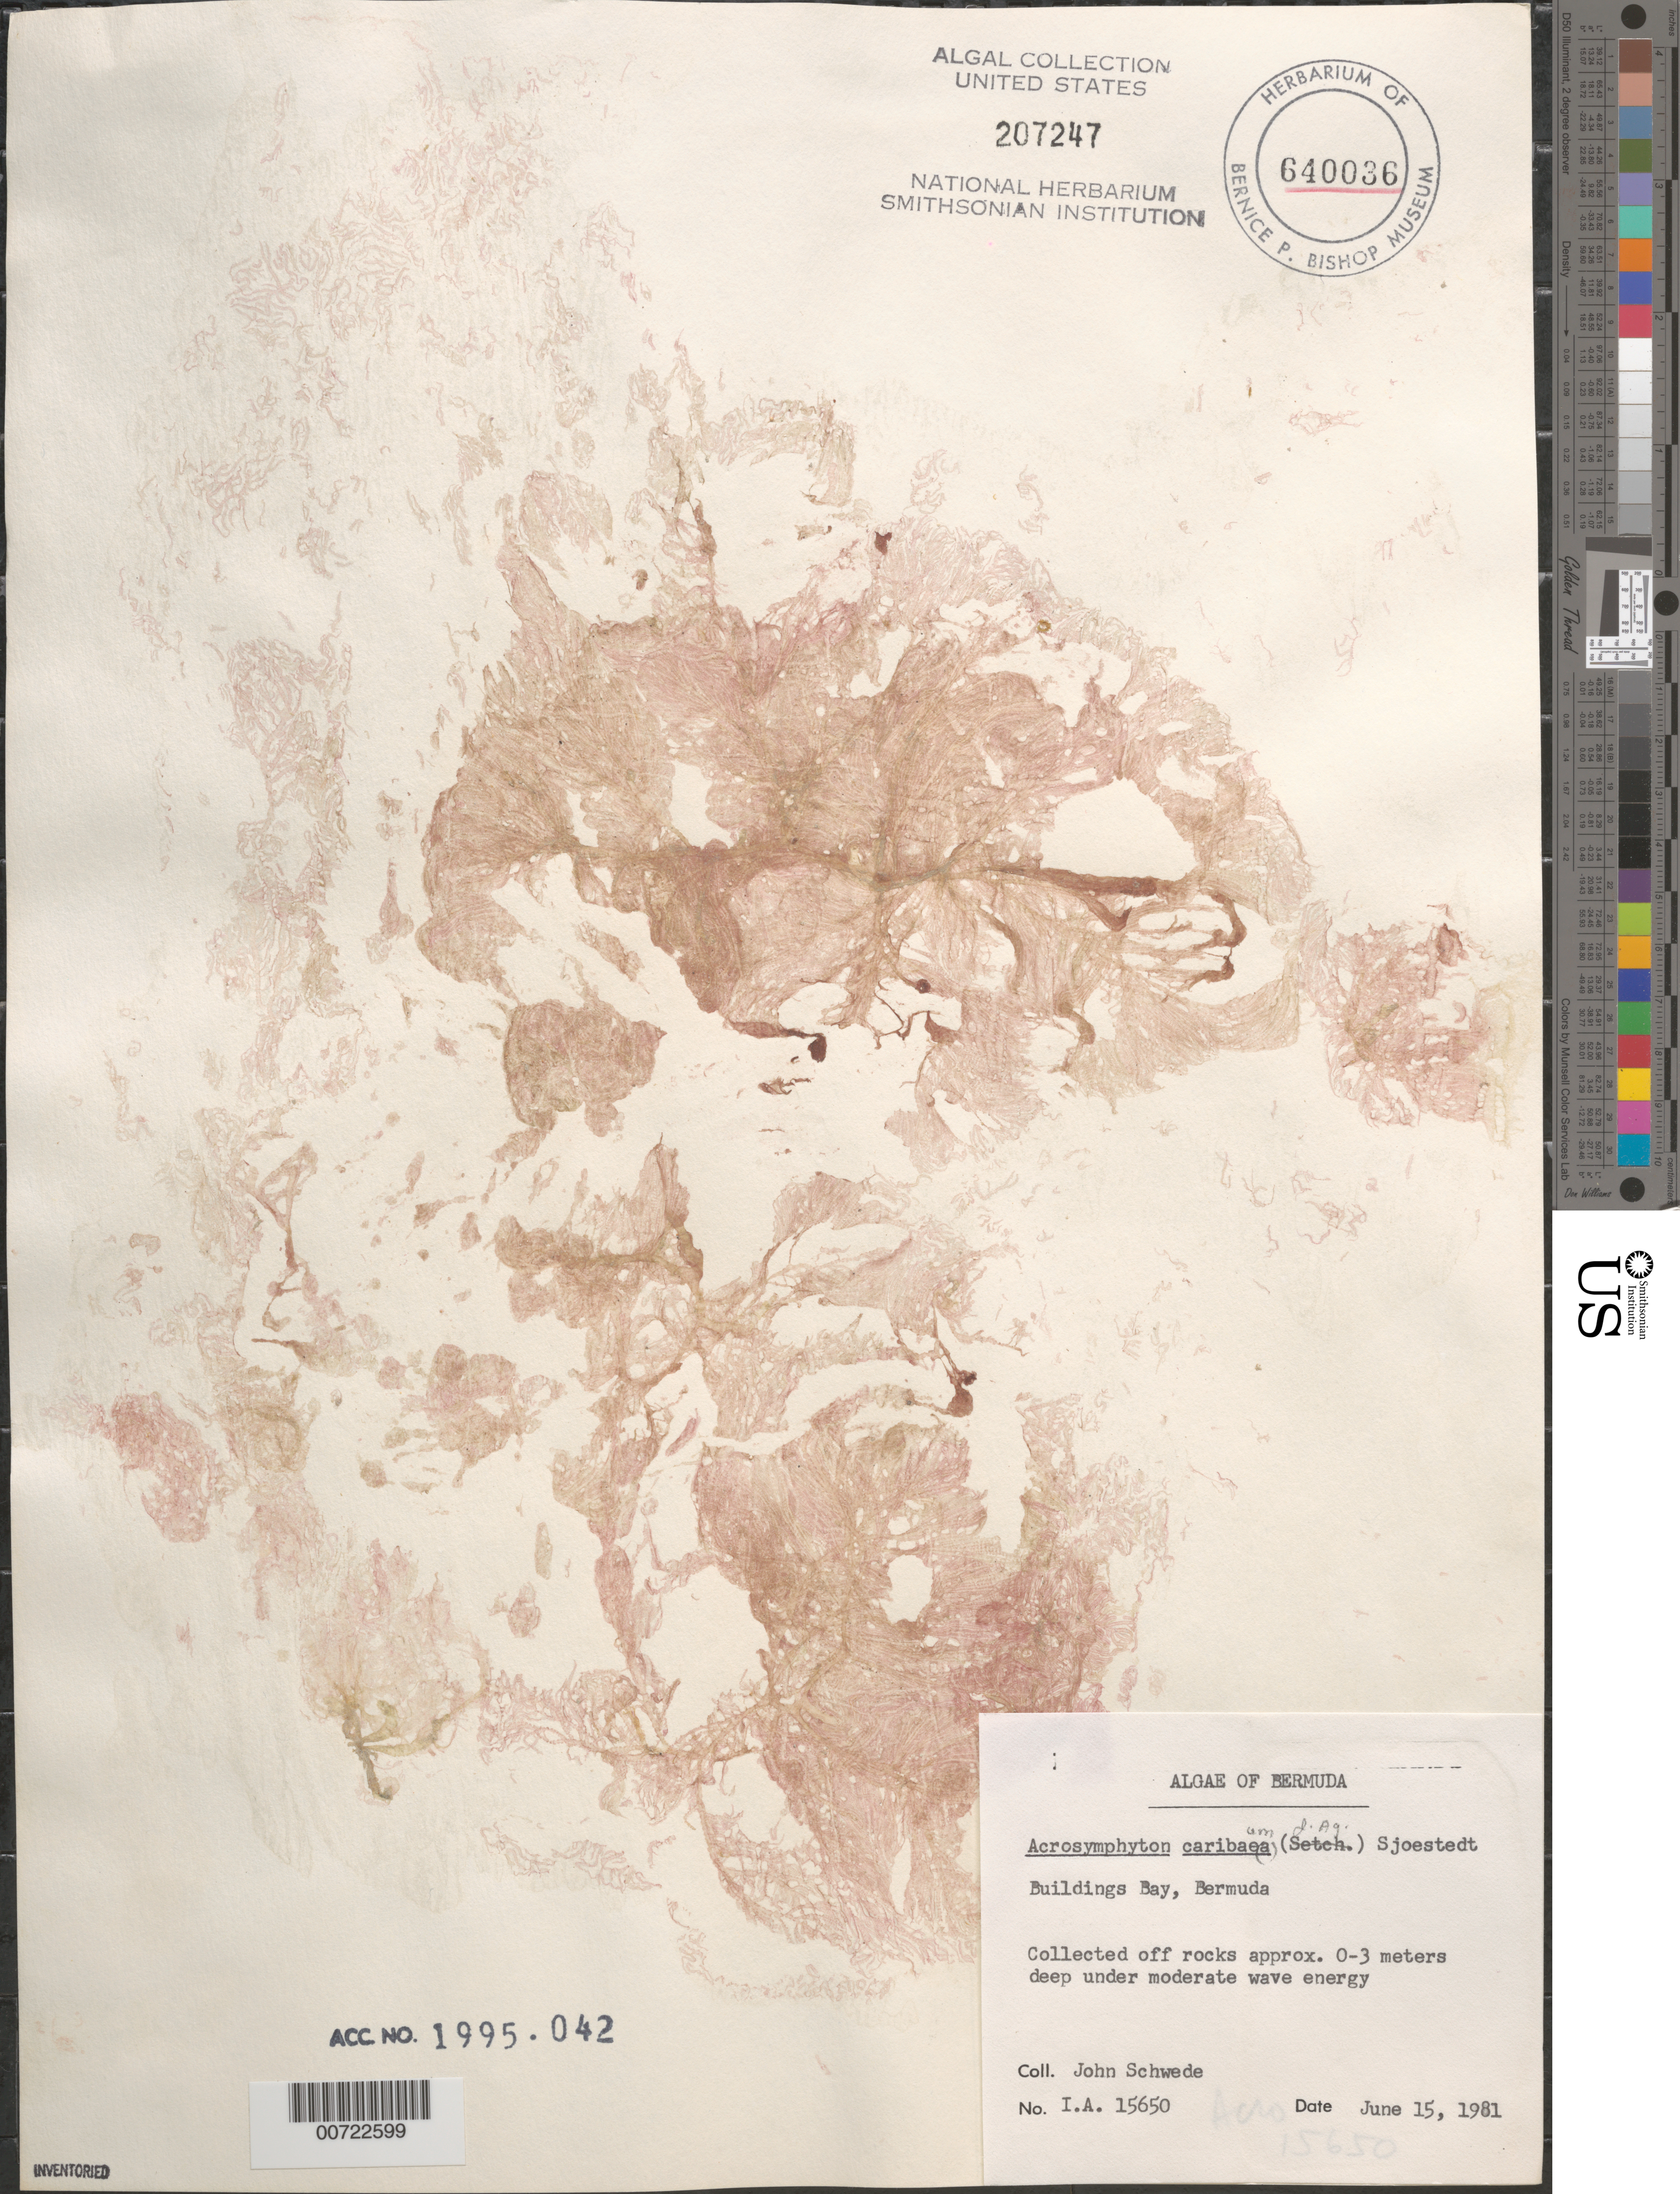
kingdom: Plantae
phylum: Rhodophyta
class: Florideophyceae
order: Acrosymphytales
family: Acrosymphytaceae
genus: Acrosymphyton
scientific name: Acrosymphyton caribaeum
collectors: J. Schwede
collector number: IAA 15650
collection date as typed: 15 Jun 1981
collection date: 1981-06-15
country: Bermuda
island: St. George's Island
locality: Buildings Bay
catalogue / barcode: US 207247